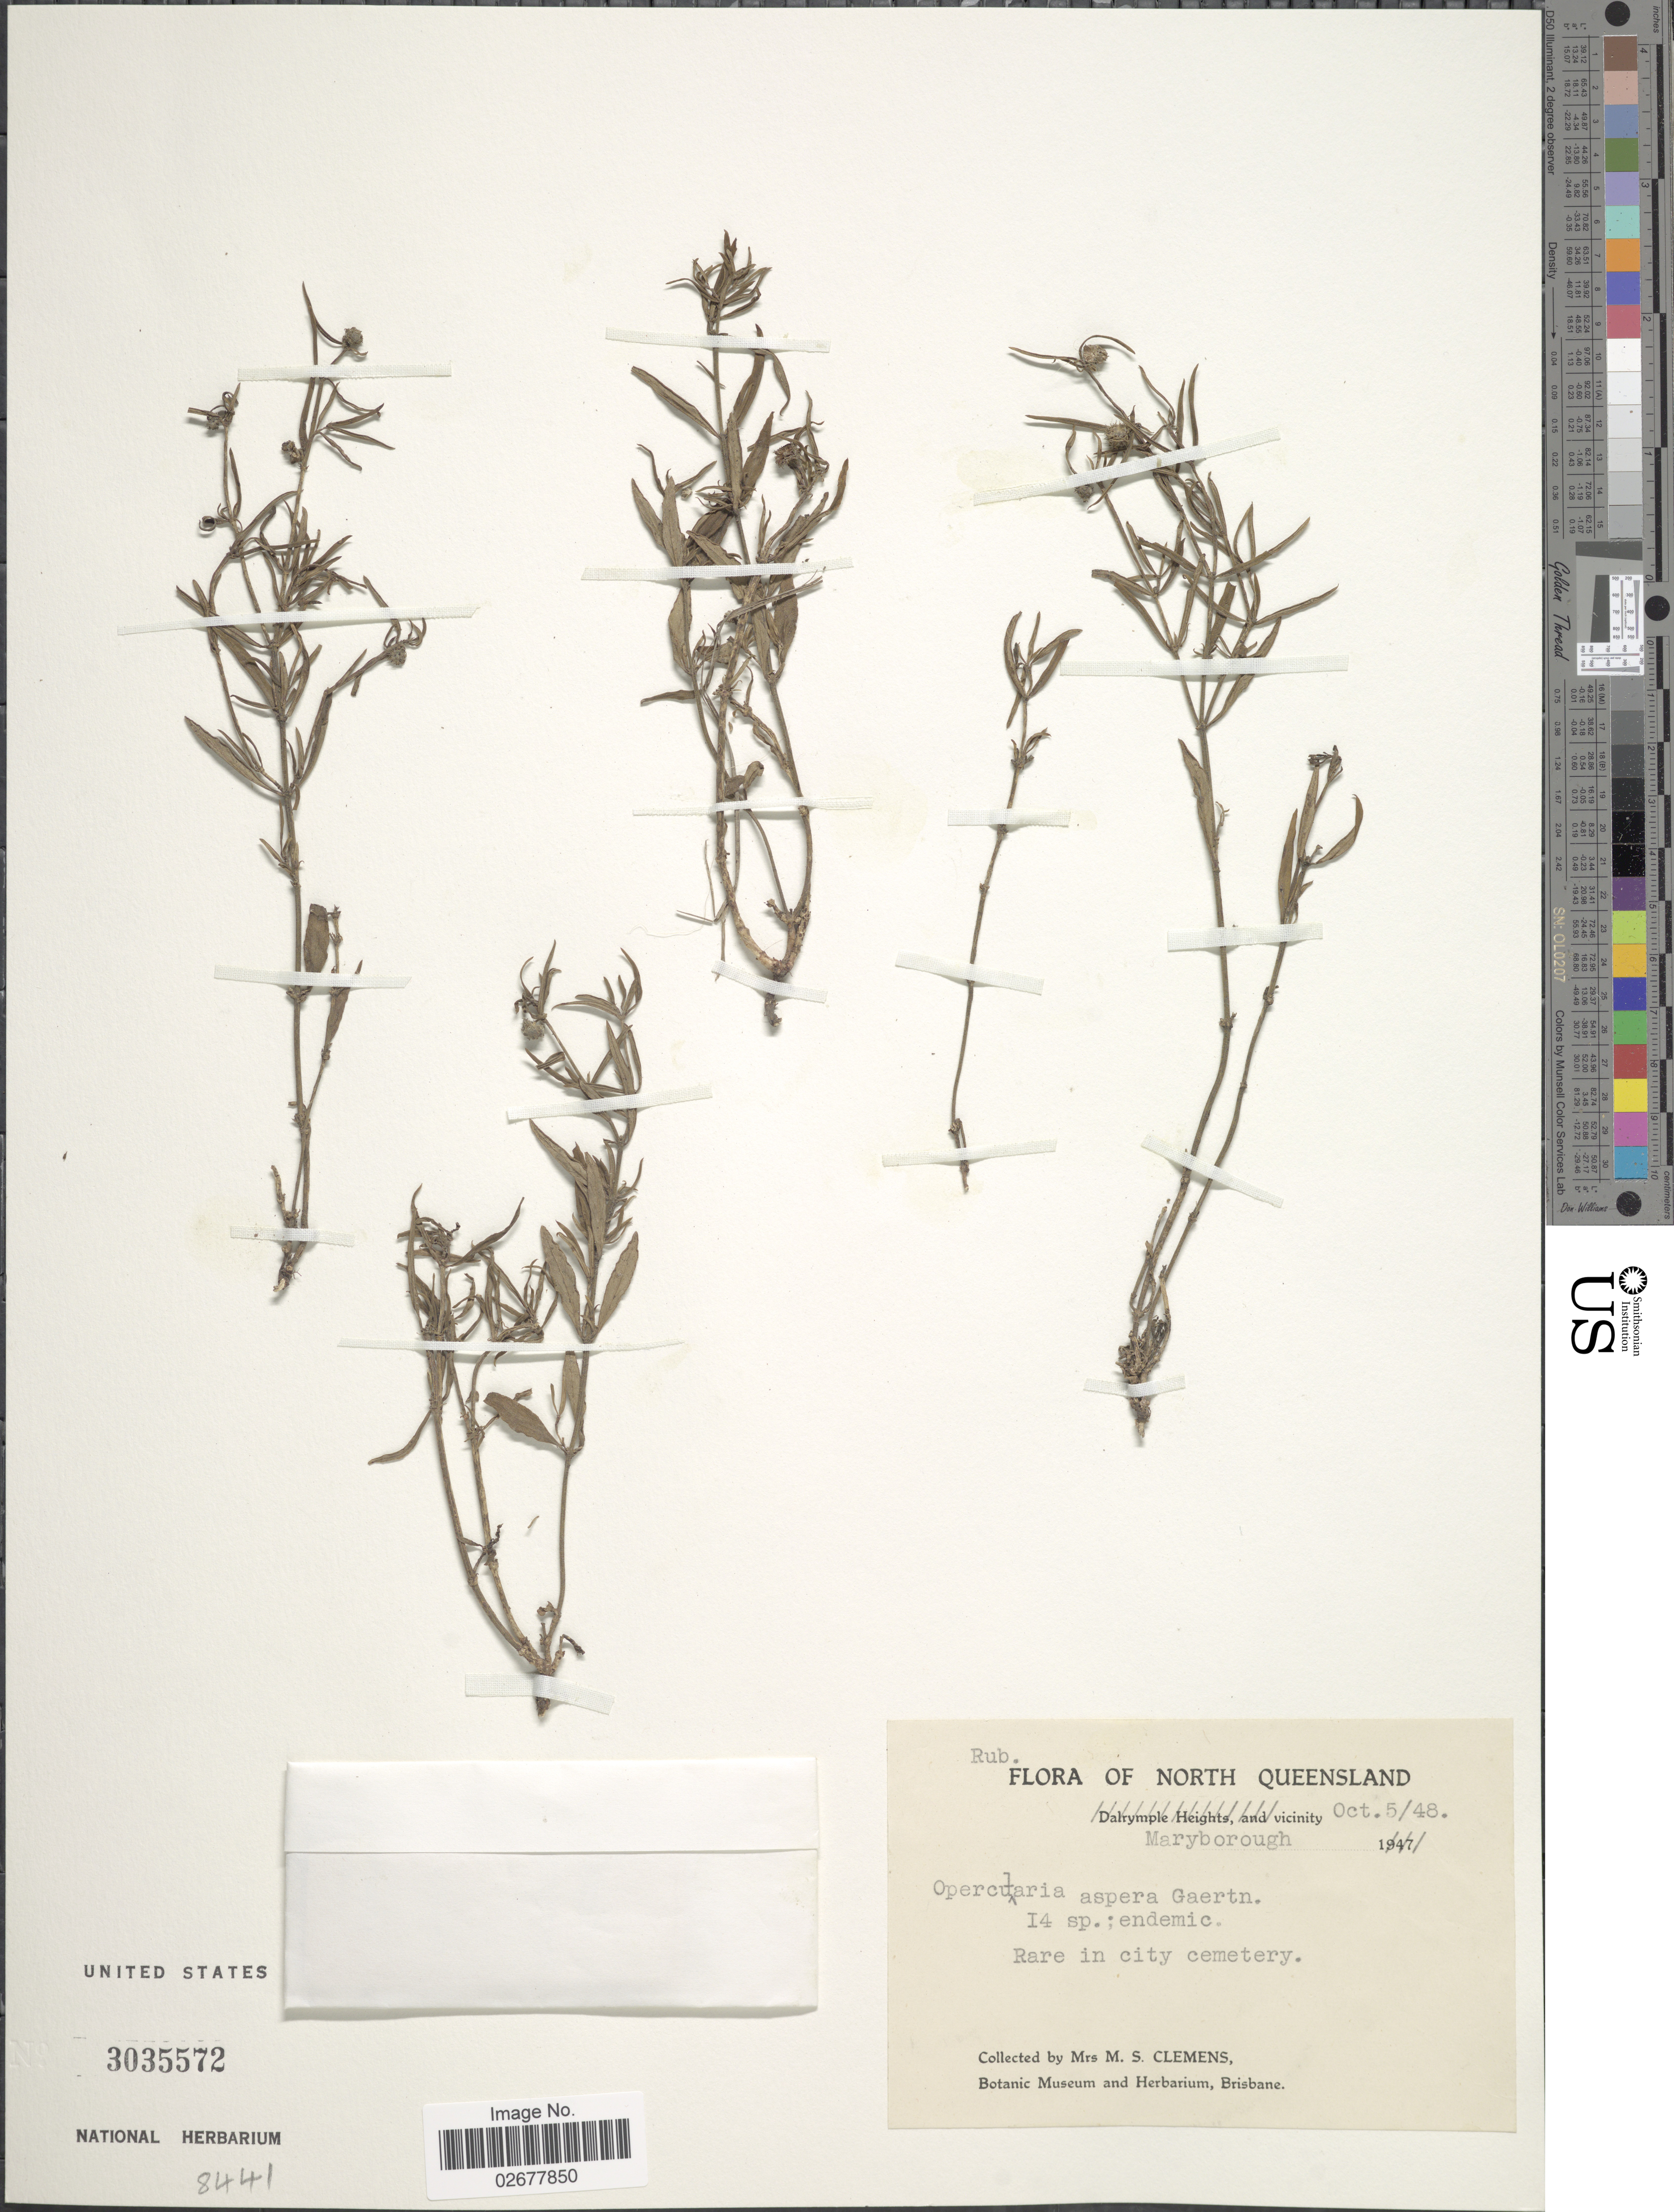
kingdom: Plantae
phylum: Tracheophyta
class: Magnoliopsida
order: Gentianales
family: Rubiaceae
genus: Opercularia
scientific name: Opercularia aspera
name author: Gaertn.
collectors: M. S. Clemens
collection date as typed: Transcribed d/m/y: 5/10/48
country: Australia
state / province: Queensland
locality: North Queensland, Maryborough, Rare in city cemetry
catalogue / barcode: US 3035572